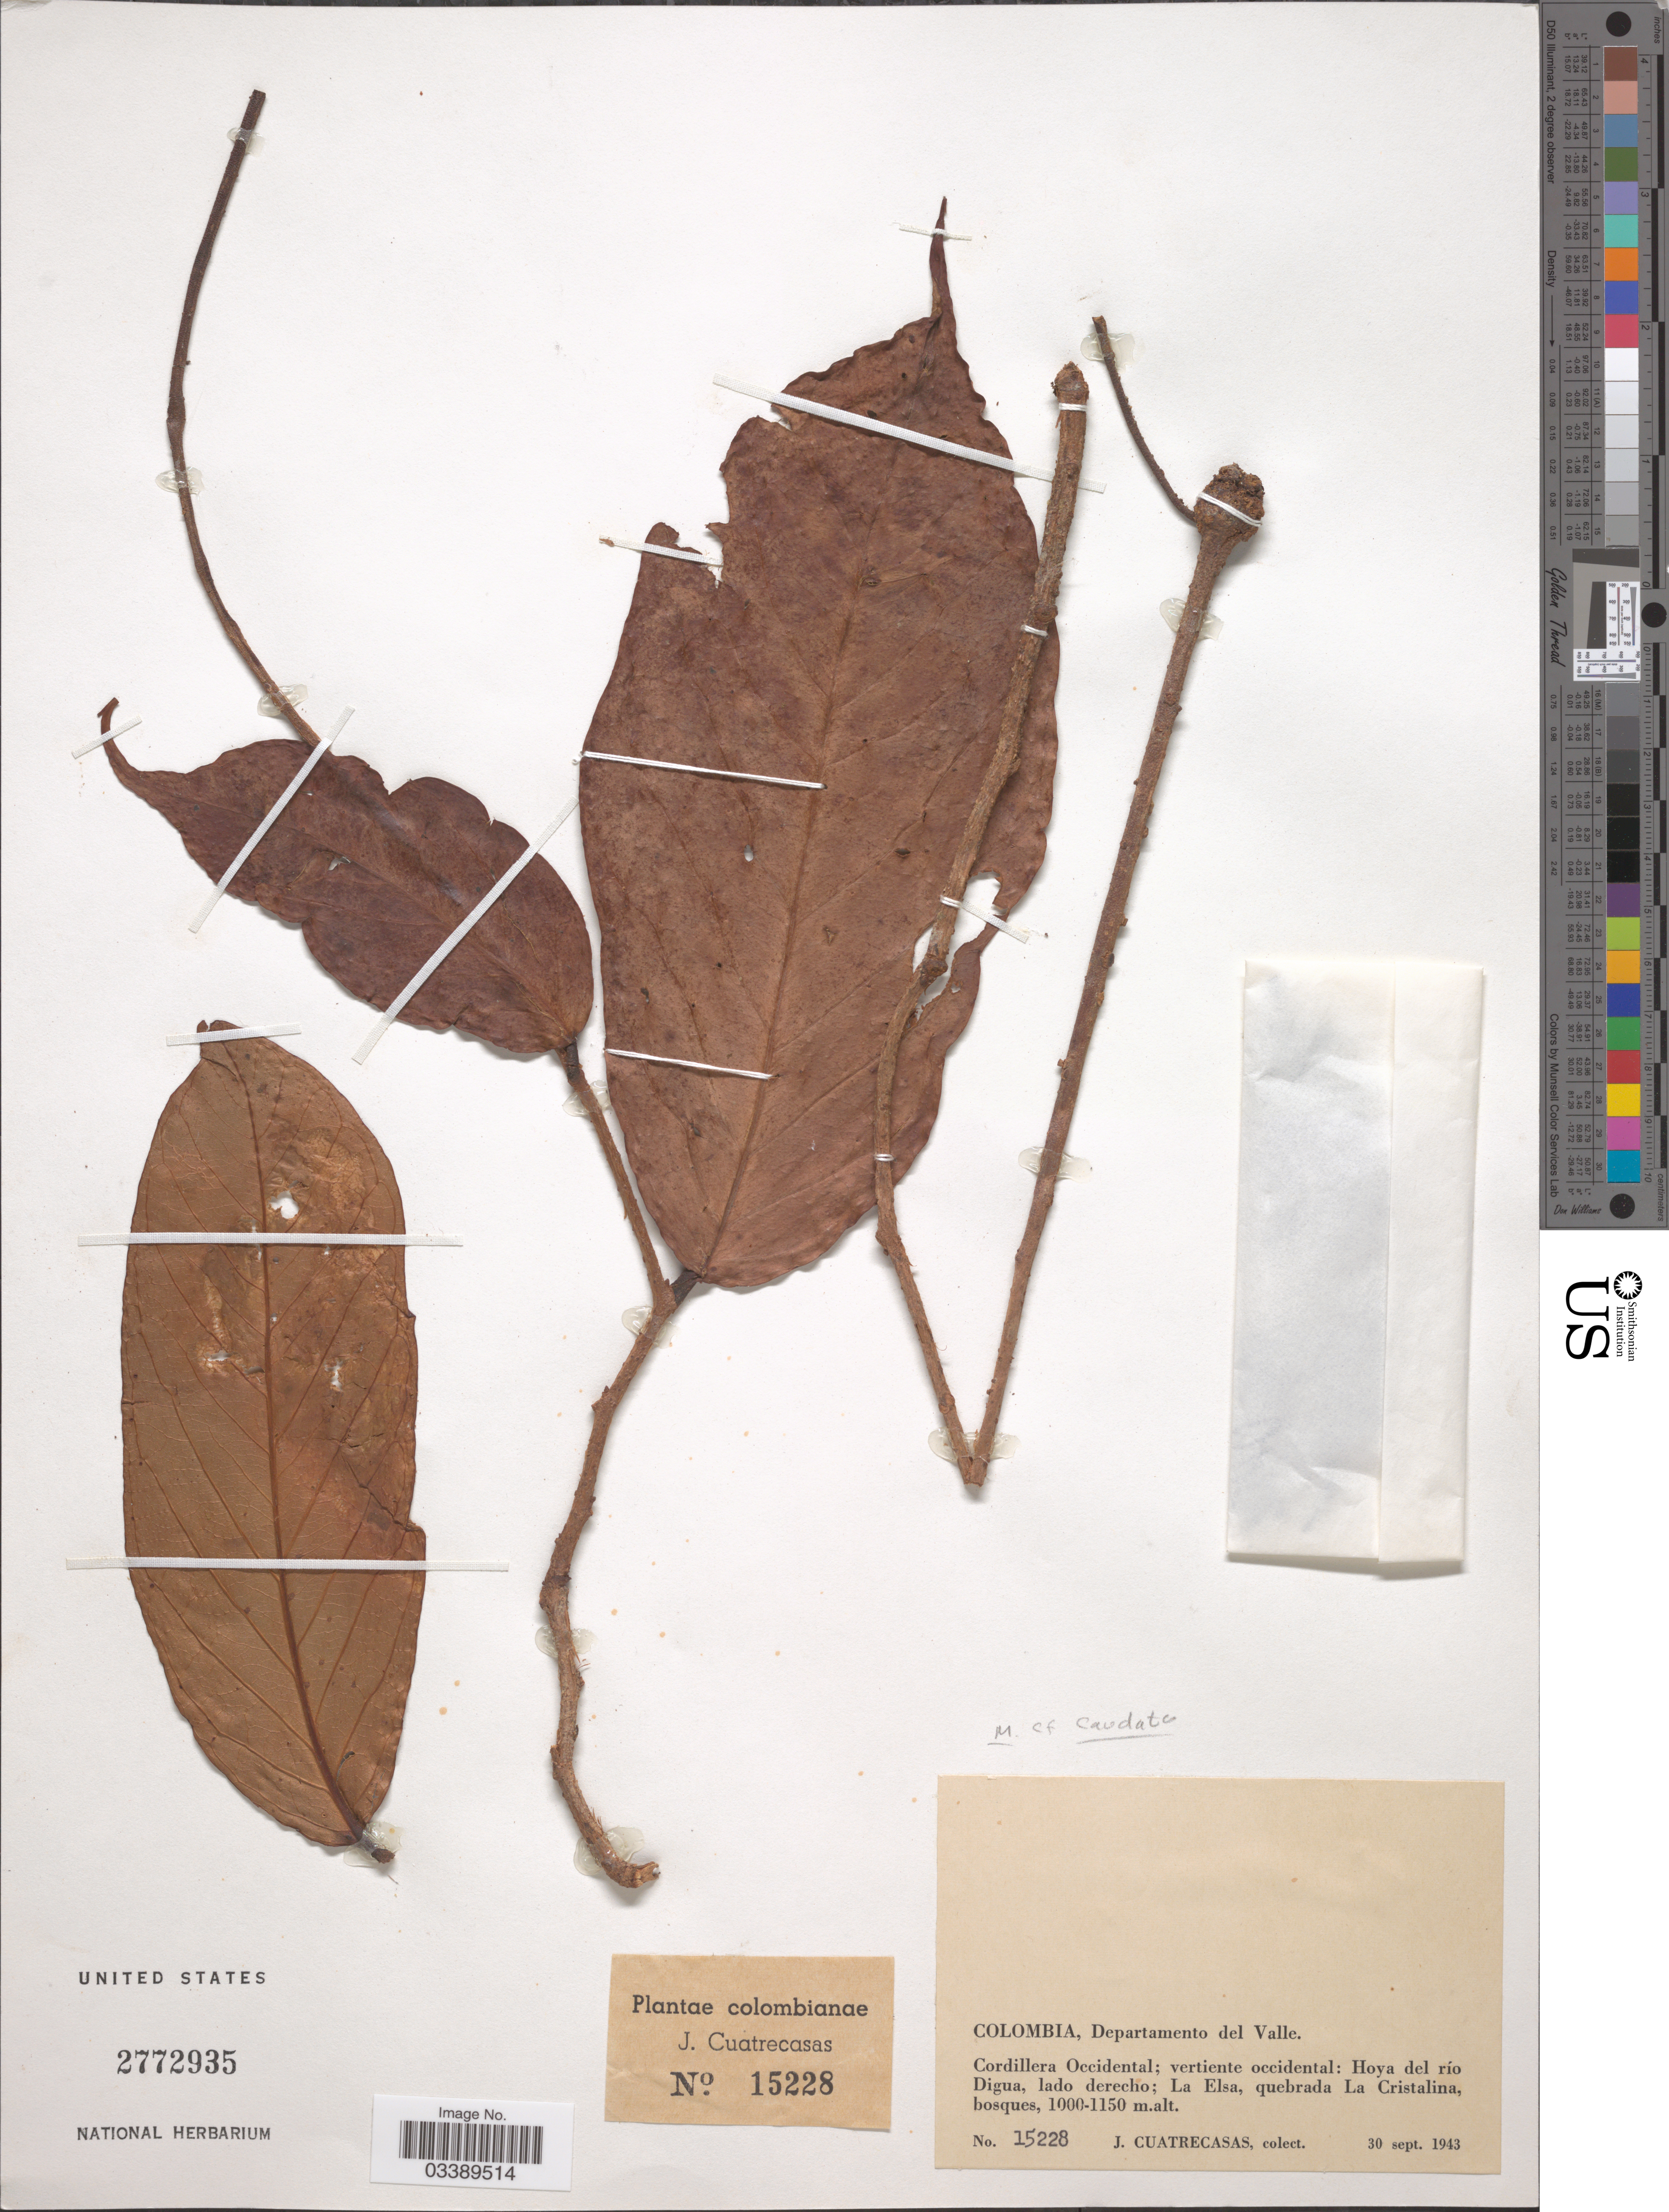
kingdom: Plantae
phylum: Tracheophyta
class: Magnoliopsida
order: Ericales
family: Marcgraviaceae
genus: Marcgravia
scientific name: Marcgravia caudata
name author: Triana & Planch.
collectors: J. Cuatrecasas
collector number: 15228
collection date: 1943-09-30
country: Colombia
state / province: Valle del Cauca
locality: Departamento del Valle. Cordillera Occidental; vertiente occidental: Hoya del río Digua, lado derecho; La Elsa, quebrada La Cristalina, bosques.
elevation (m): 1000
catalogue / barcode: US 2772935